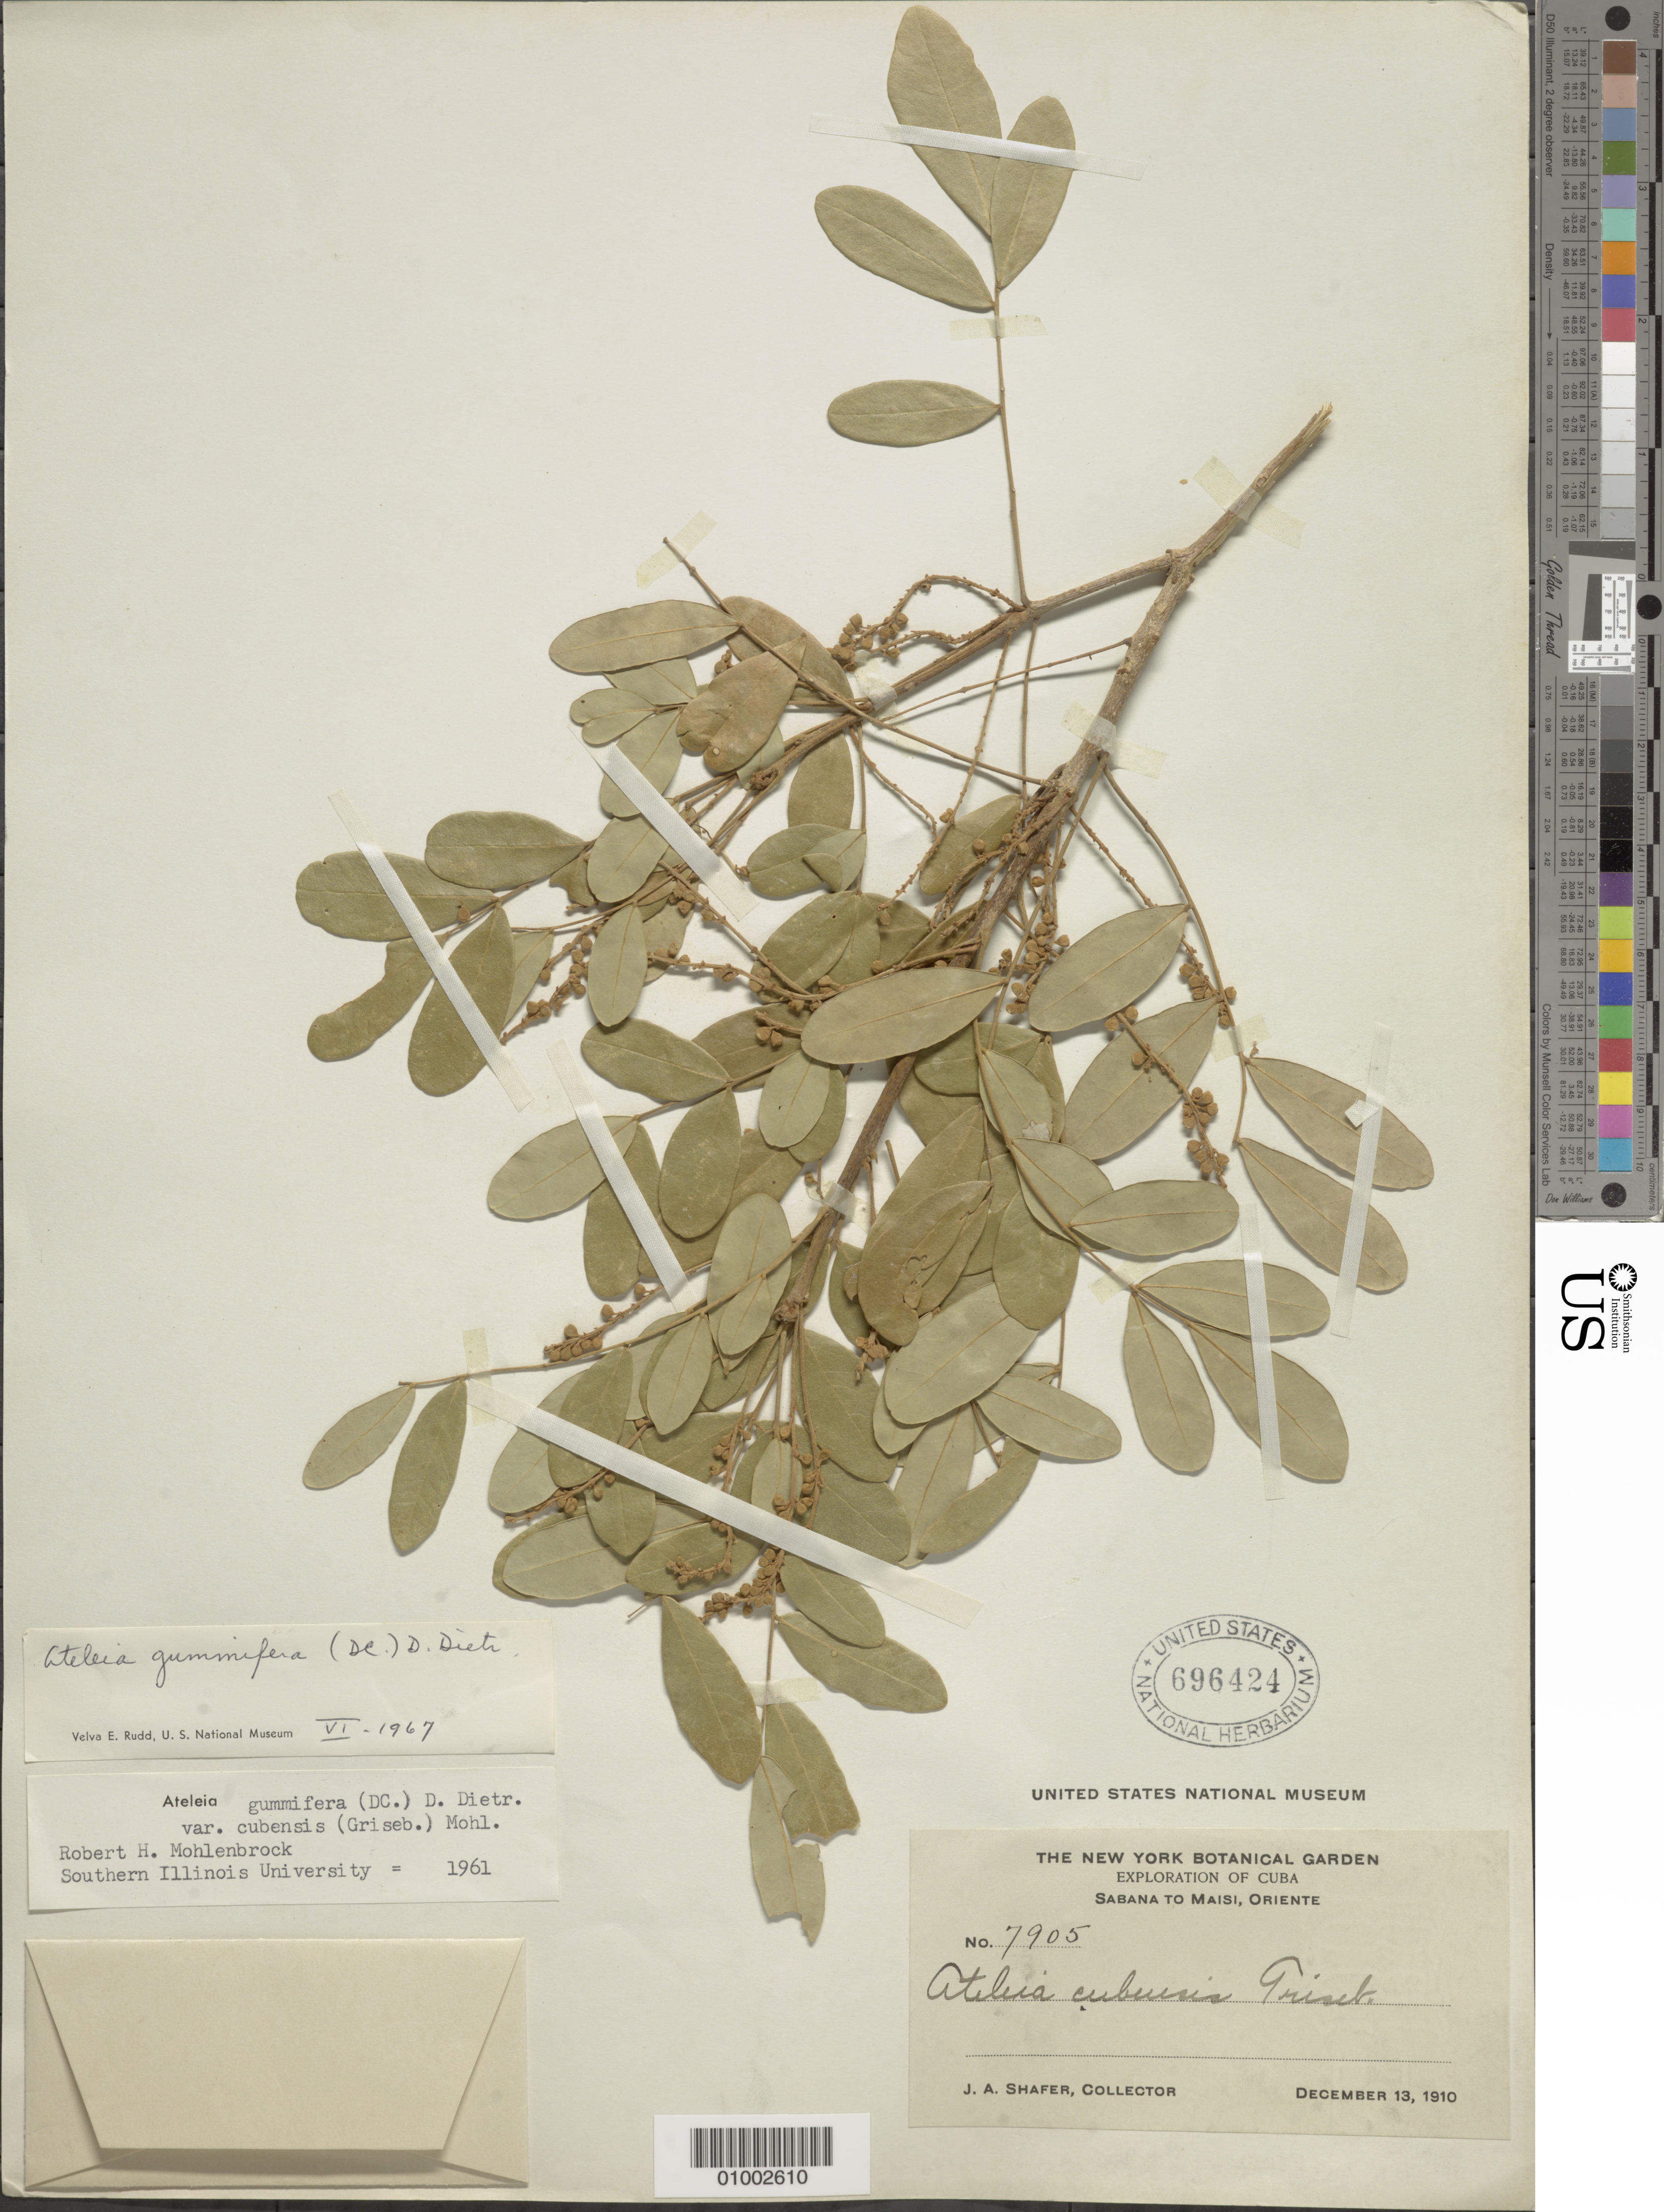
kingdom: Plantae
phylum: Tracheophyta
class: Magnoliopsida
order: Fabales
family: Fabaceae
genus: Ateleia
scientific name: Ateleia gummifera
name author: (Bertero ex DC.) D. Dietr.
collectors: J. A. Shafer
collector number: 7905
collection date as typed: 13 Dec 1910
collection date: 1910-12-13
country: Cuba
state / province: Oriente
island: Cuba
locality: Sabana To Maisi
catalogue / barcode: US 696424